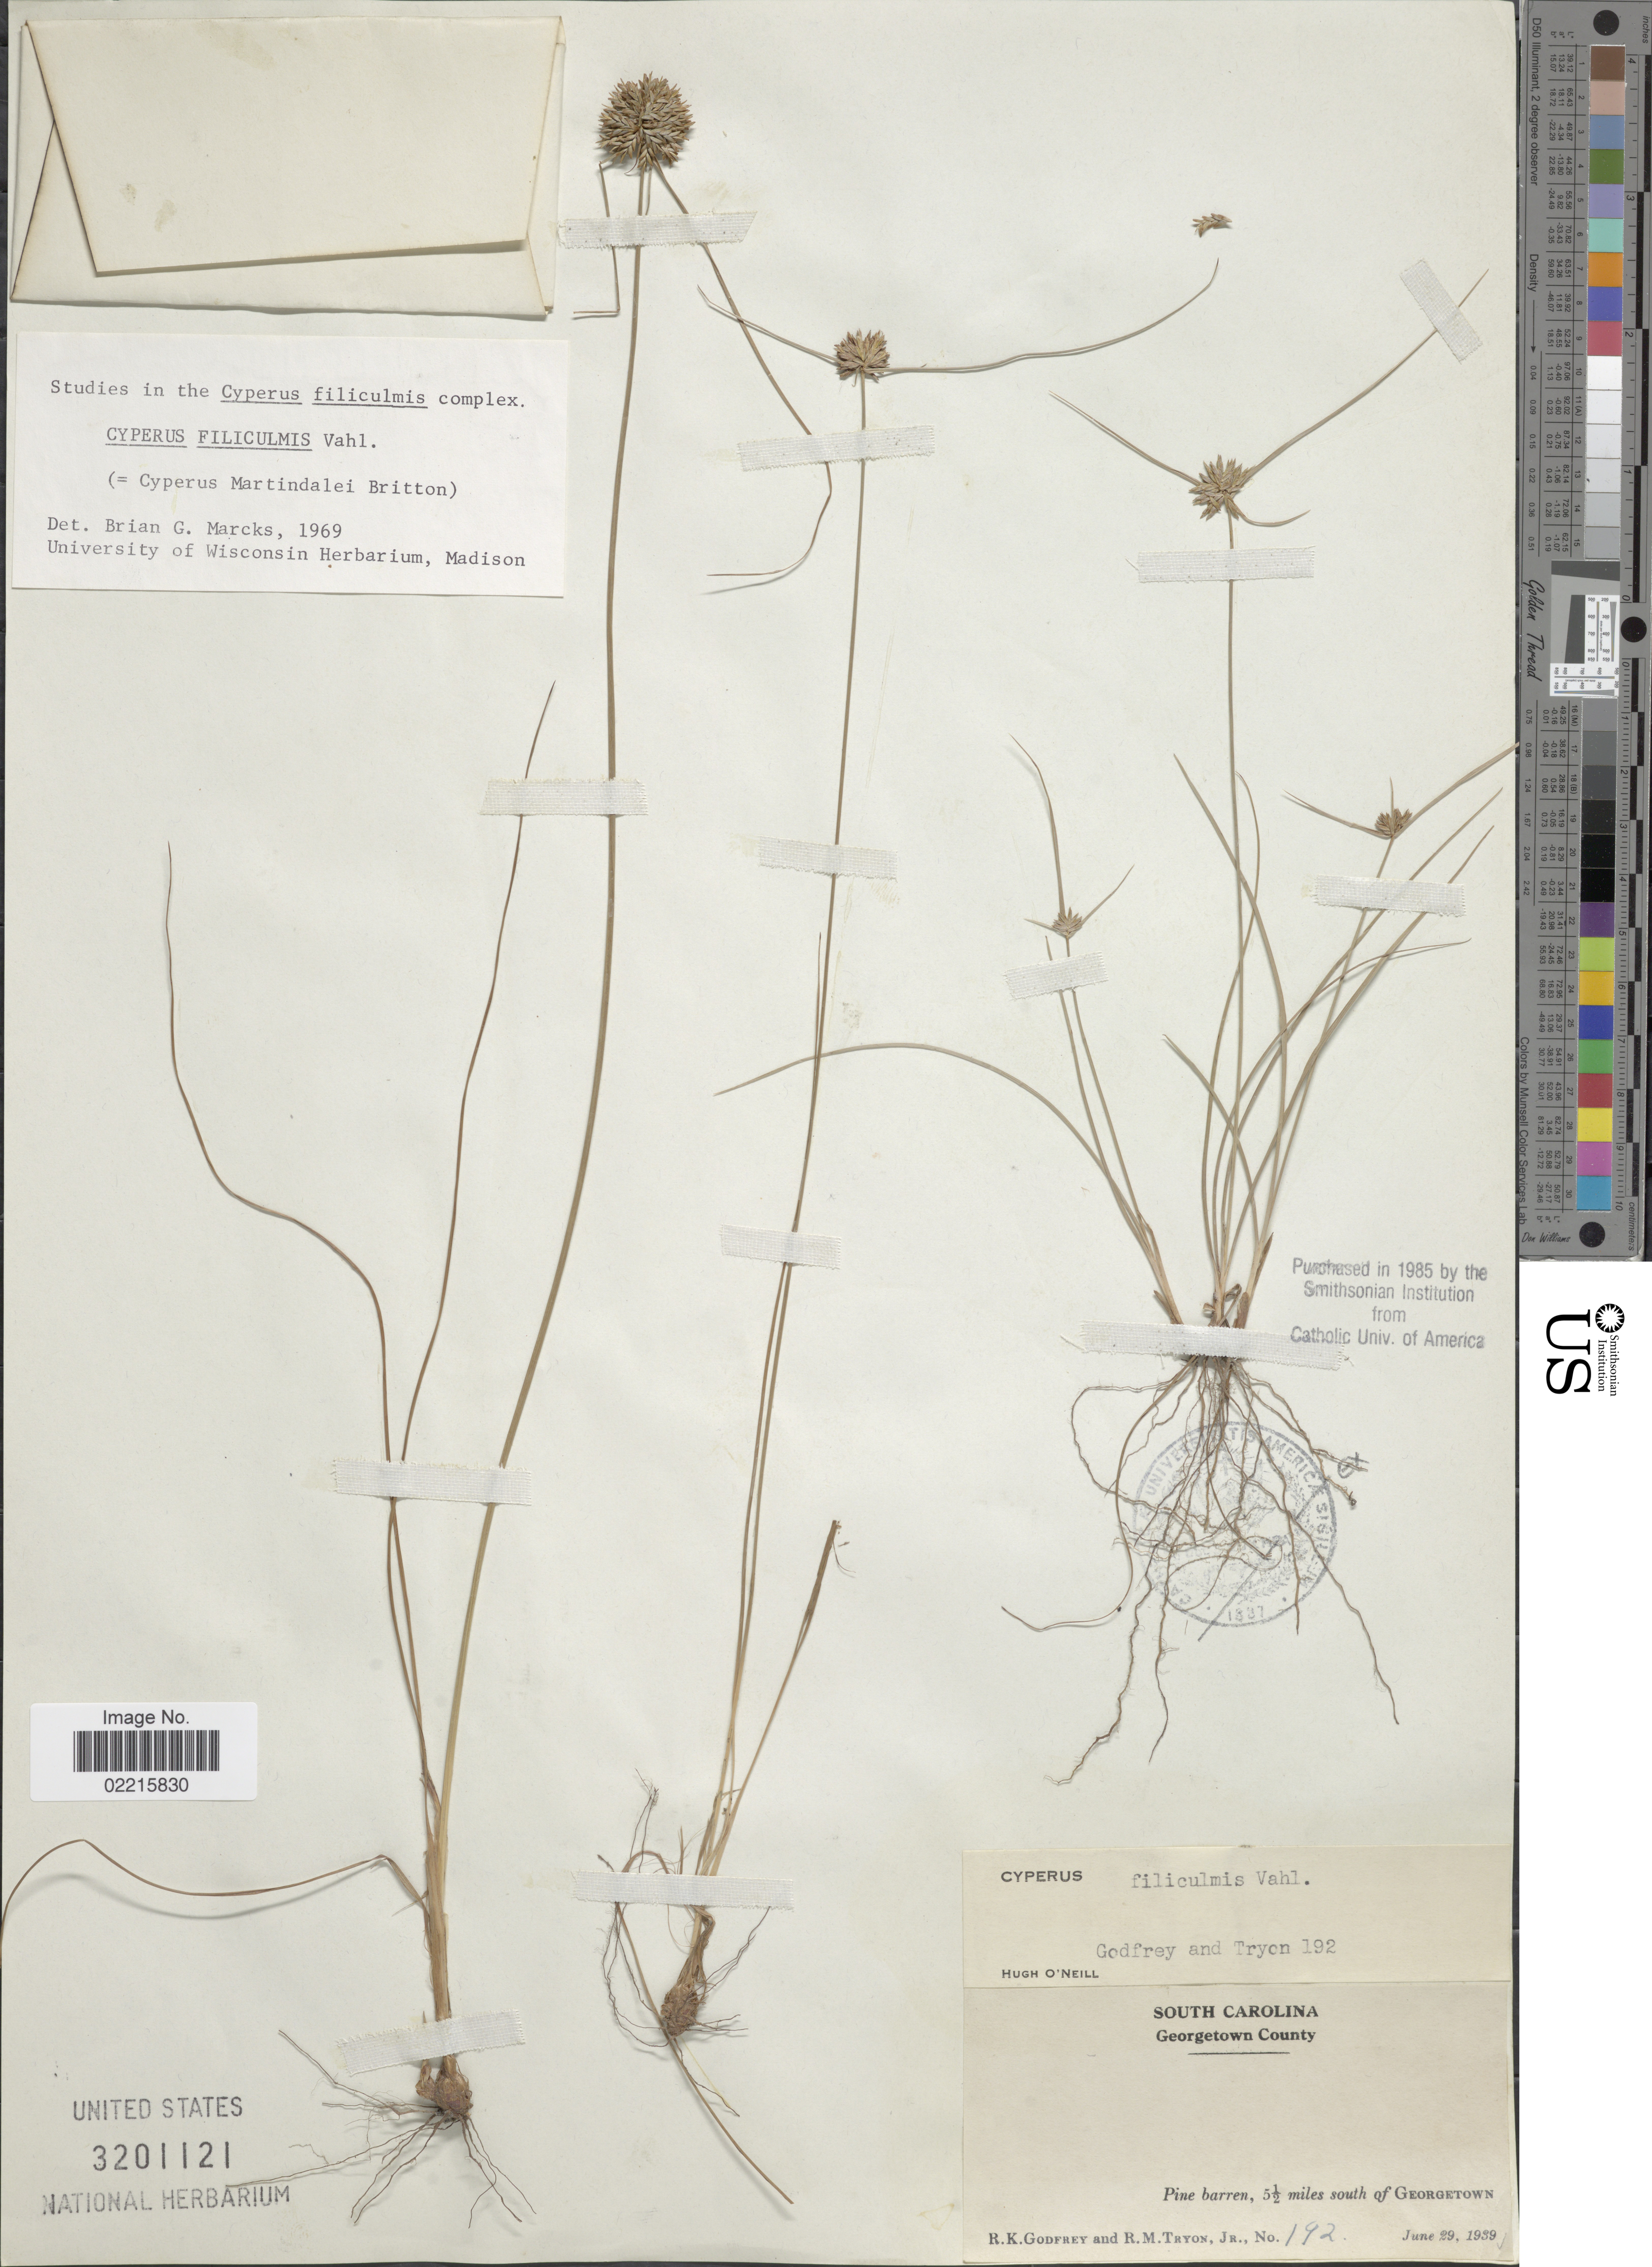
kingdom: Plantae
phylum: Tracheophyta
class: Liliopsida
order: Poales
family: Cyperaceae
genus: Cyperus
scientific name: Cyperus filiculmis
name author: Vahl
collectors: R. K. Godfrey & R. M. Tryon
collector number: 192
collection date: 1939-06-29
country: United States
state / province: South Carolina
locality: Georgetown County. Pine barren, 5½ miles south of Georgetown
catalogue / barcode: US 3201121